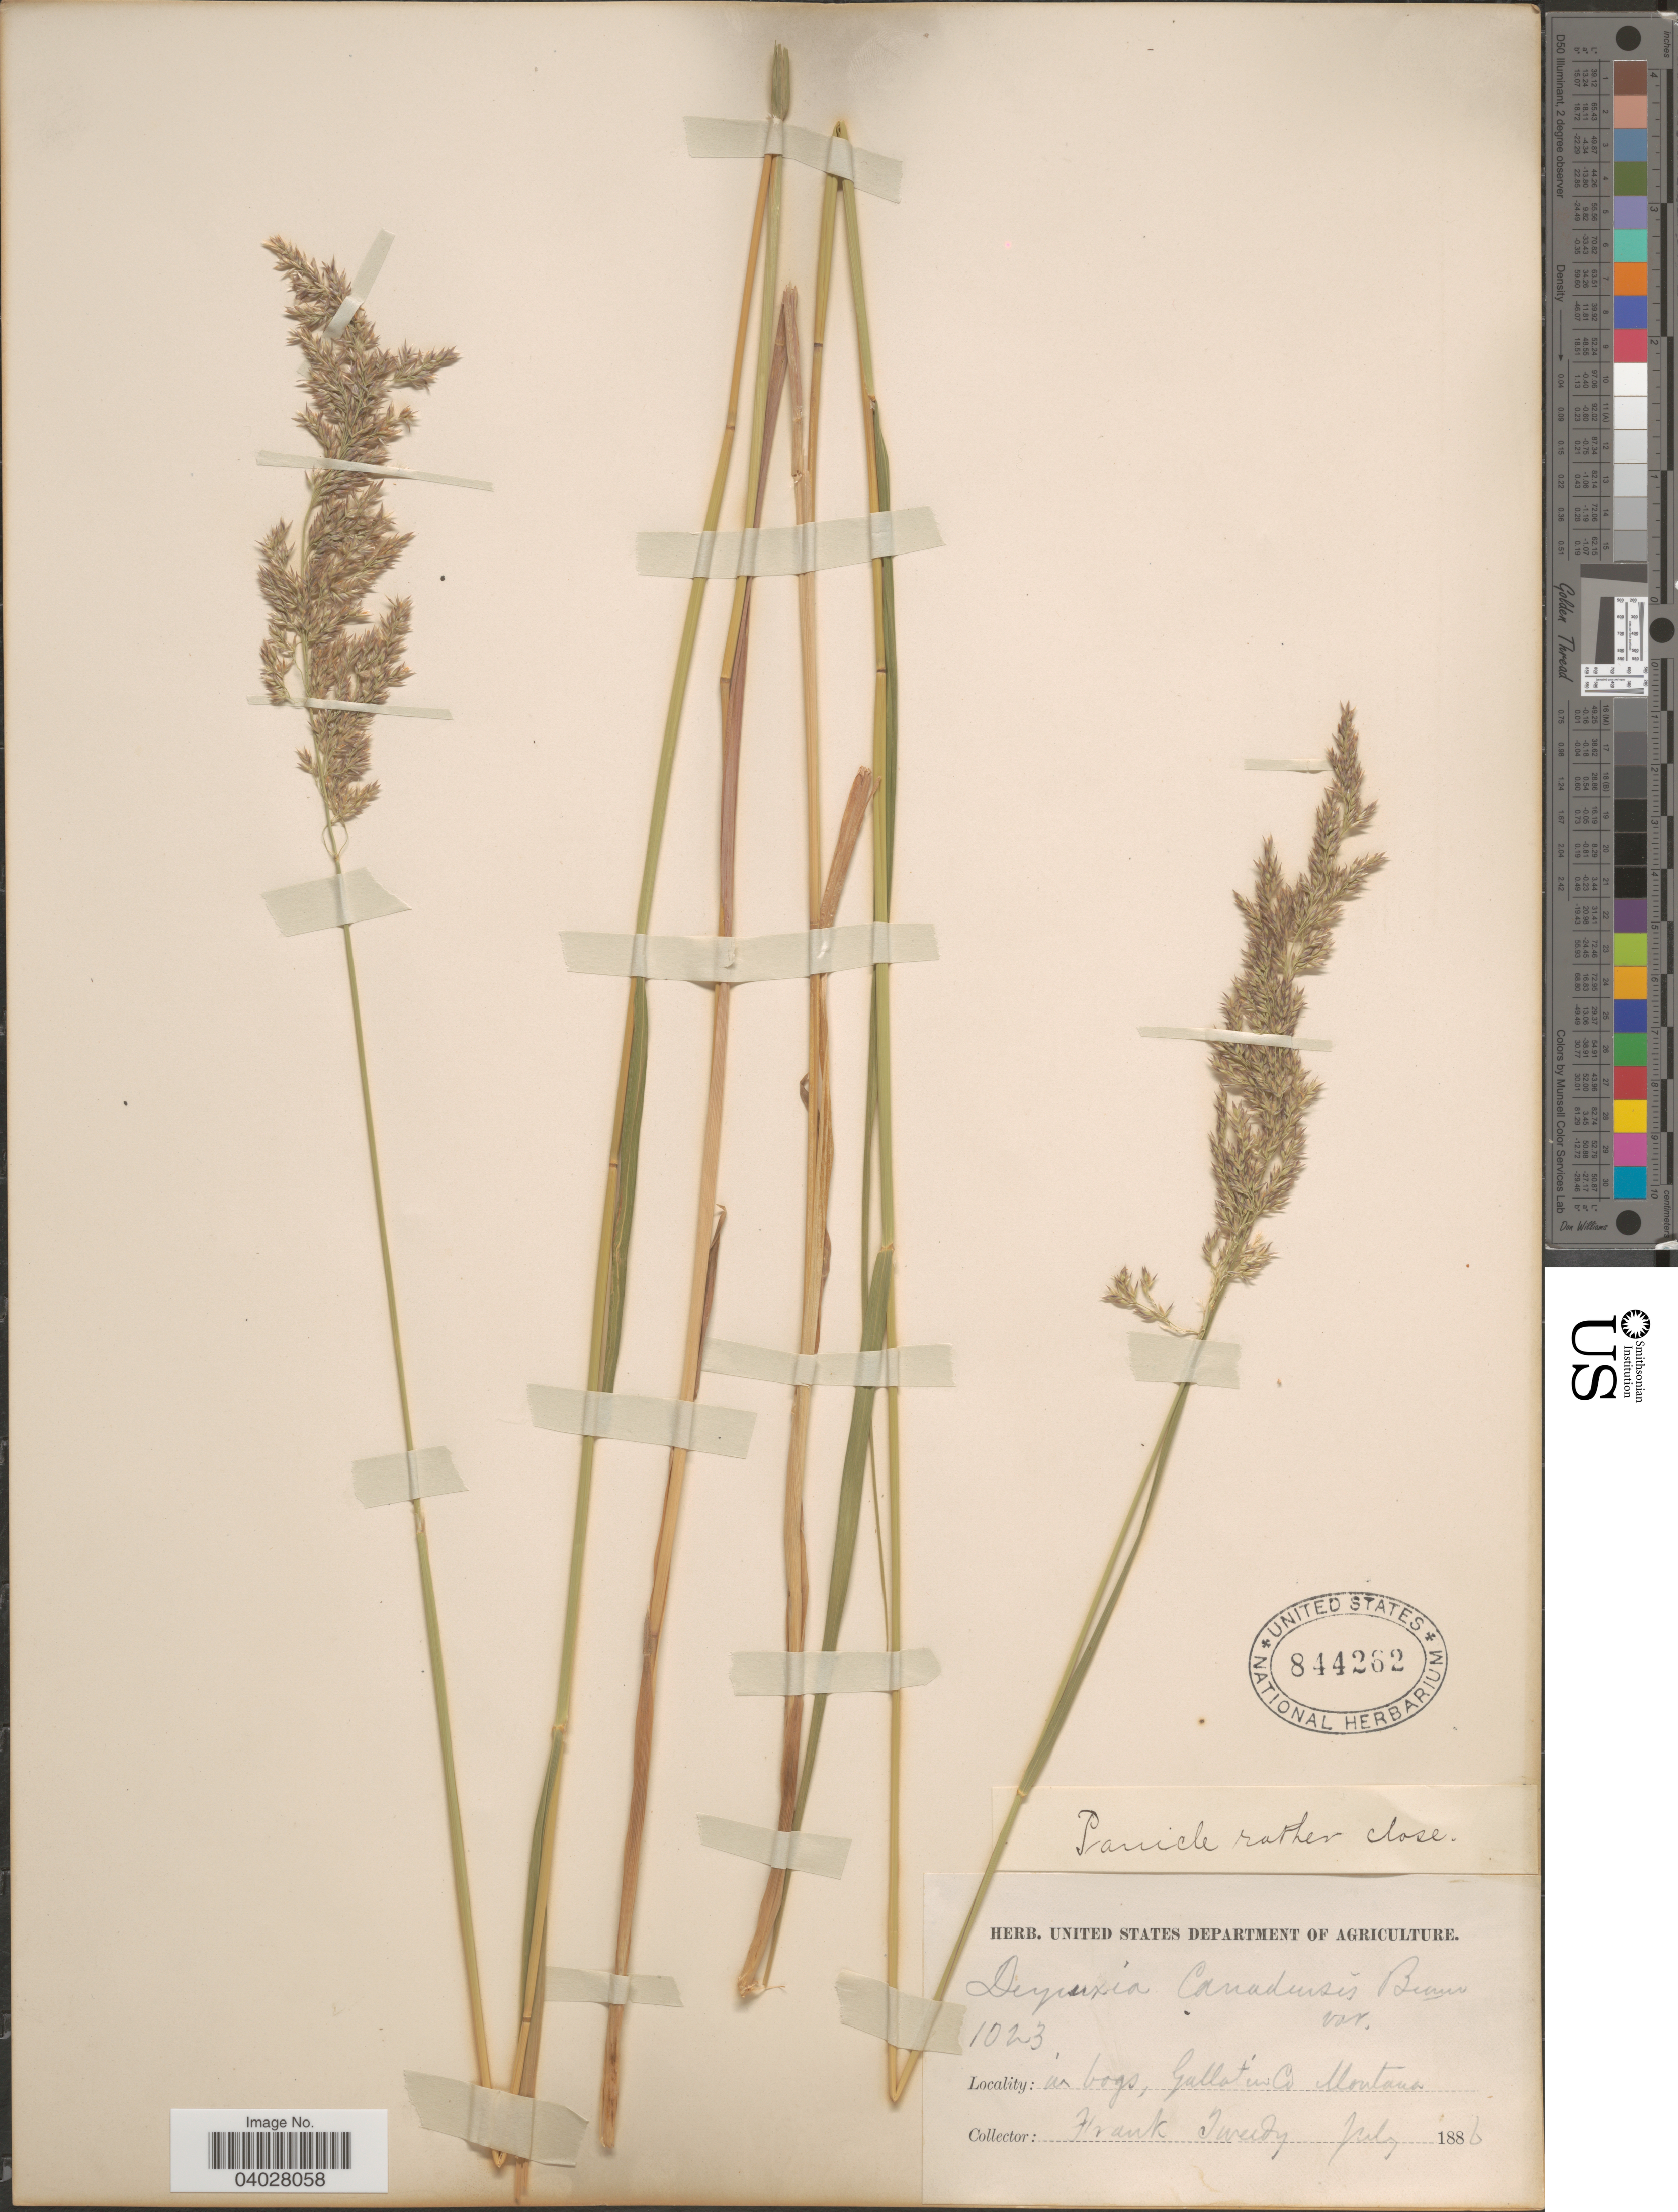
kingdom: Plantae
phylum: Tracheophyta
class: Liliopsida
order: Poales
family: Poaceae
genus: Calamagrostis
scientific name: Calamagrostis canadensis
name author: (Michx.) P. Beauv.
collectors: F. Tweedy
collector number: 1023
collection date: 1886-07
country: United States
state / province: Montana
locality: Gallatin Co.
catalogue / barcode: US 844262